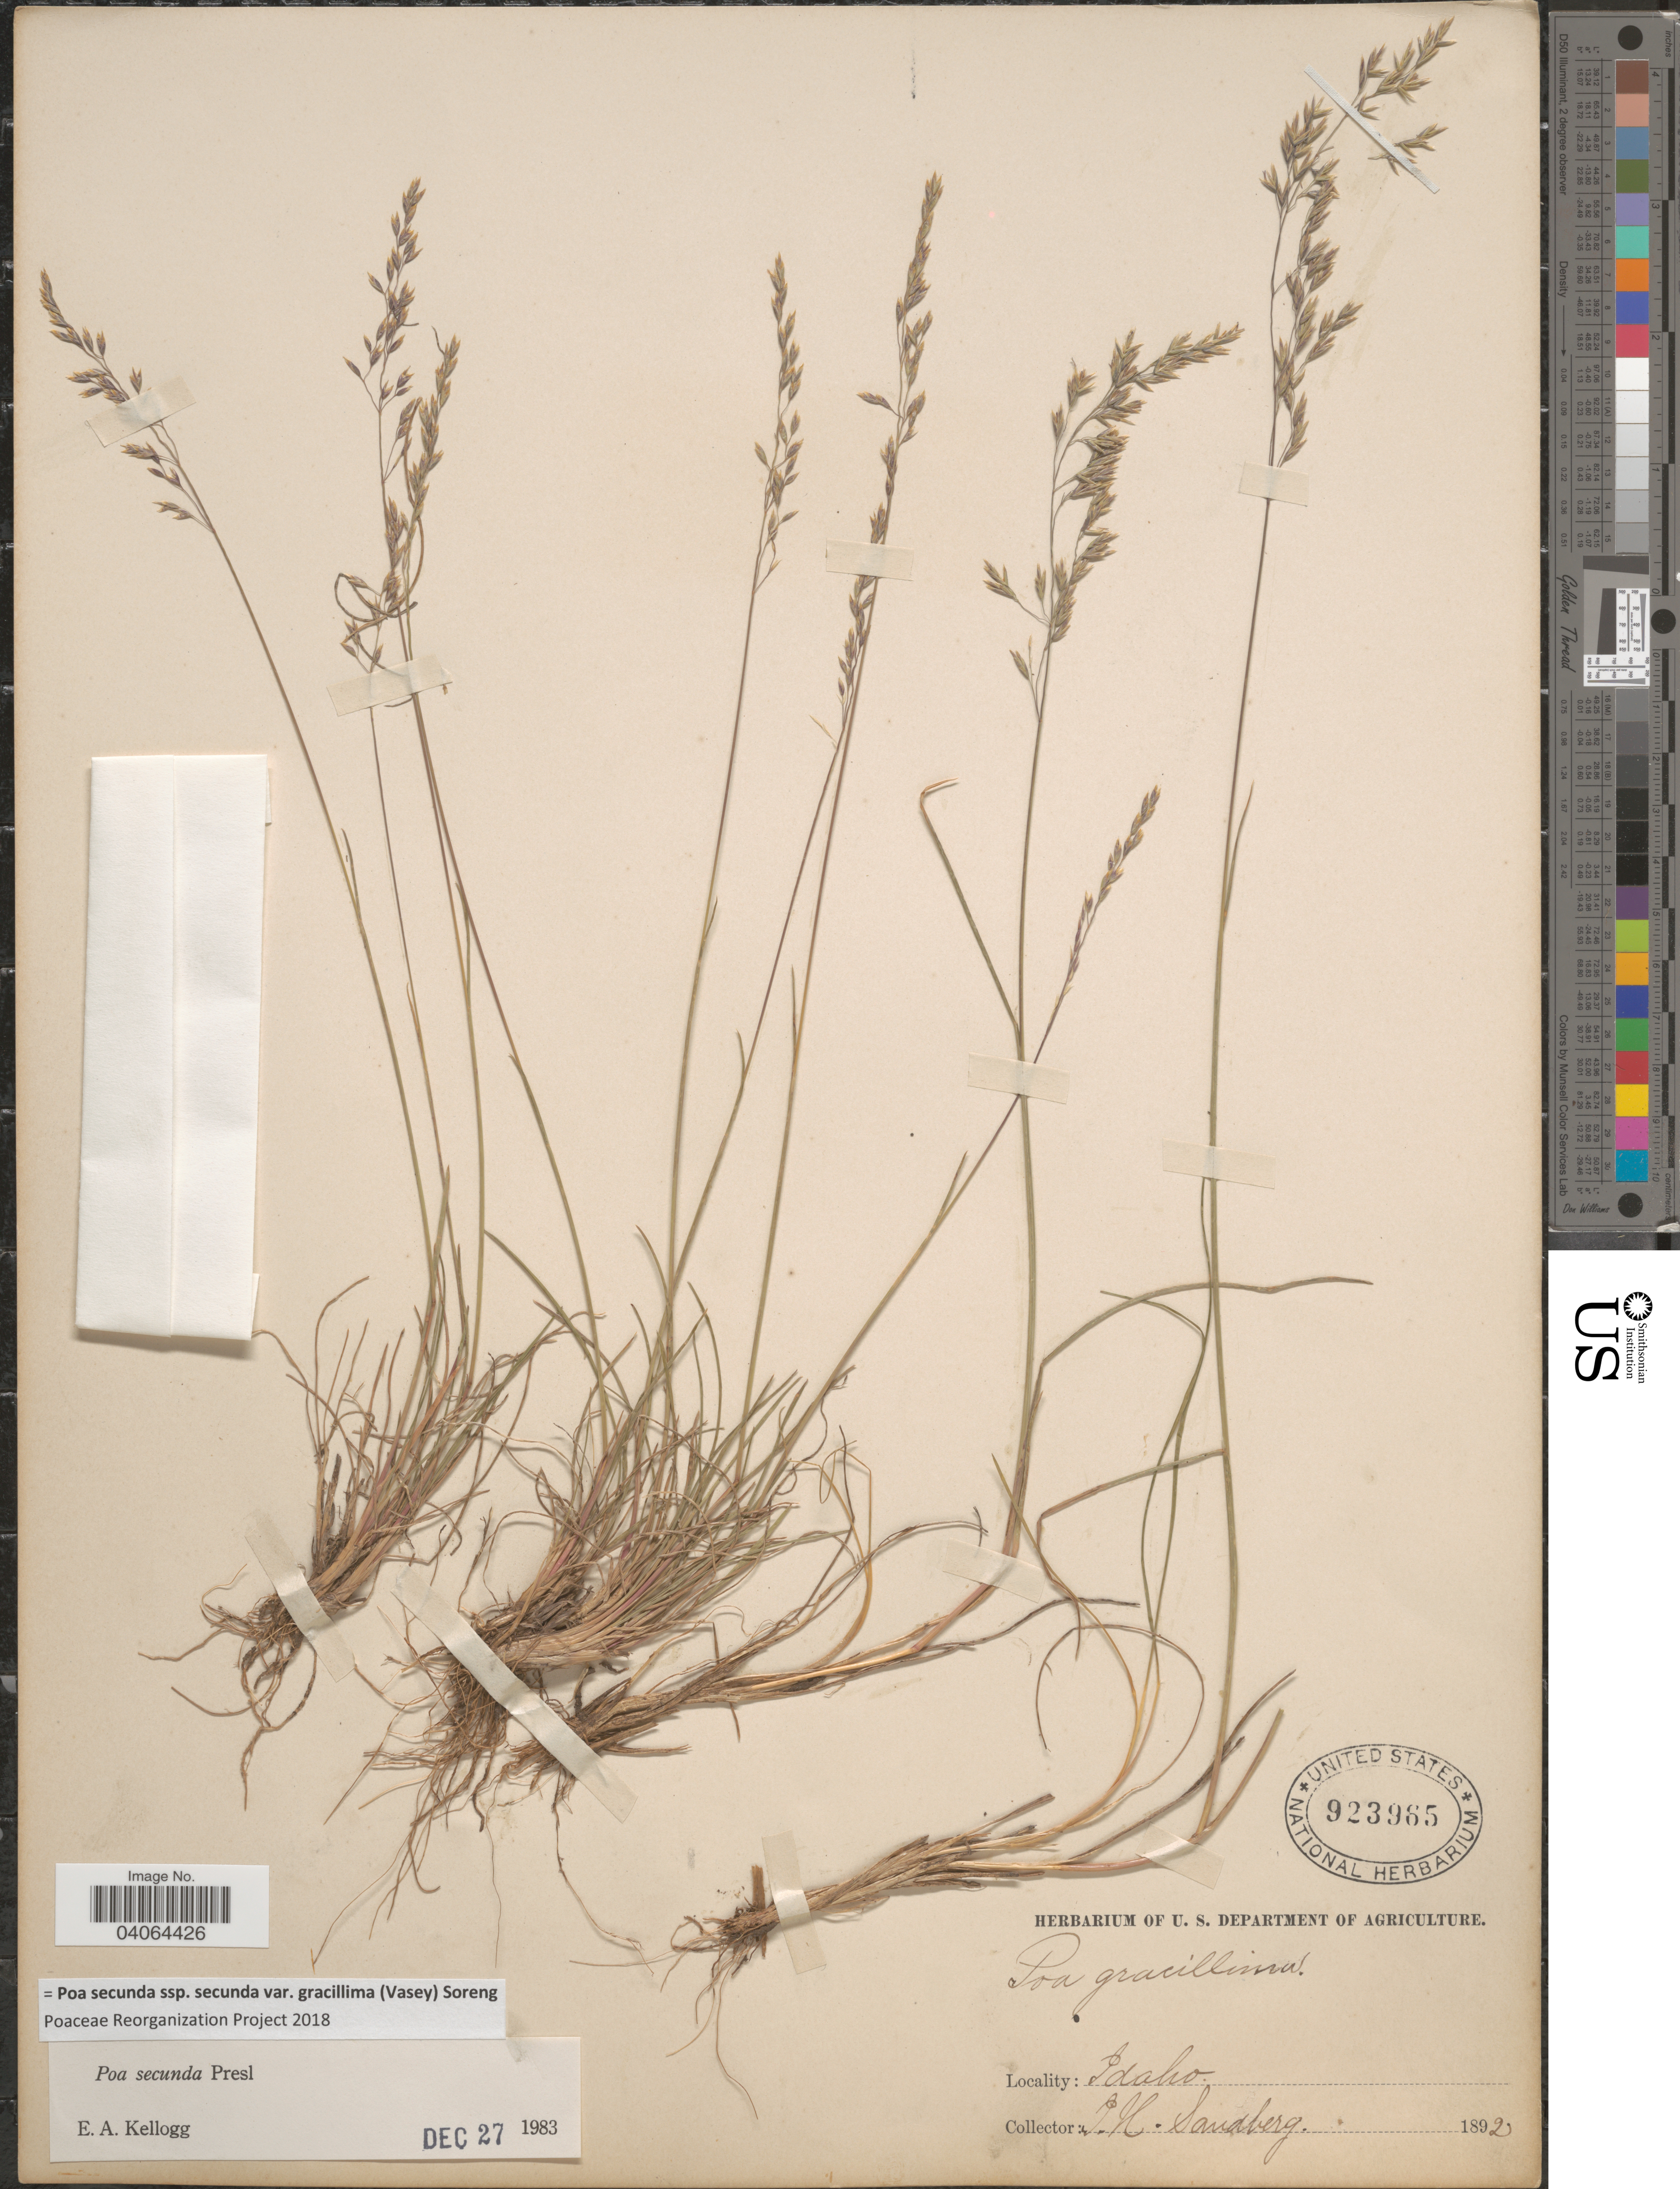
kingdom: Plantae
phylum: Tracheophyta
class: Liliopsida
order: Poales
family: Poaceae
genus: Poa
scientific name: Poa secunda subsp. secunda var. gracillima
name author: (Vasey) Soreng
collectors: J. H. Sandberg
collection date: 1892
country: United States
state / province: Idaho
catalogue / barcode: US 923965